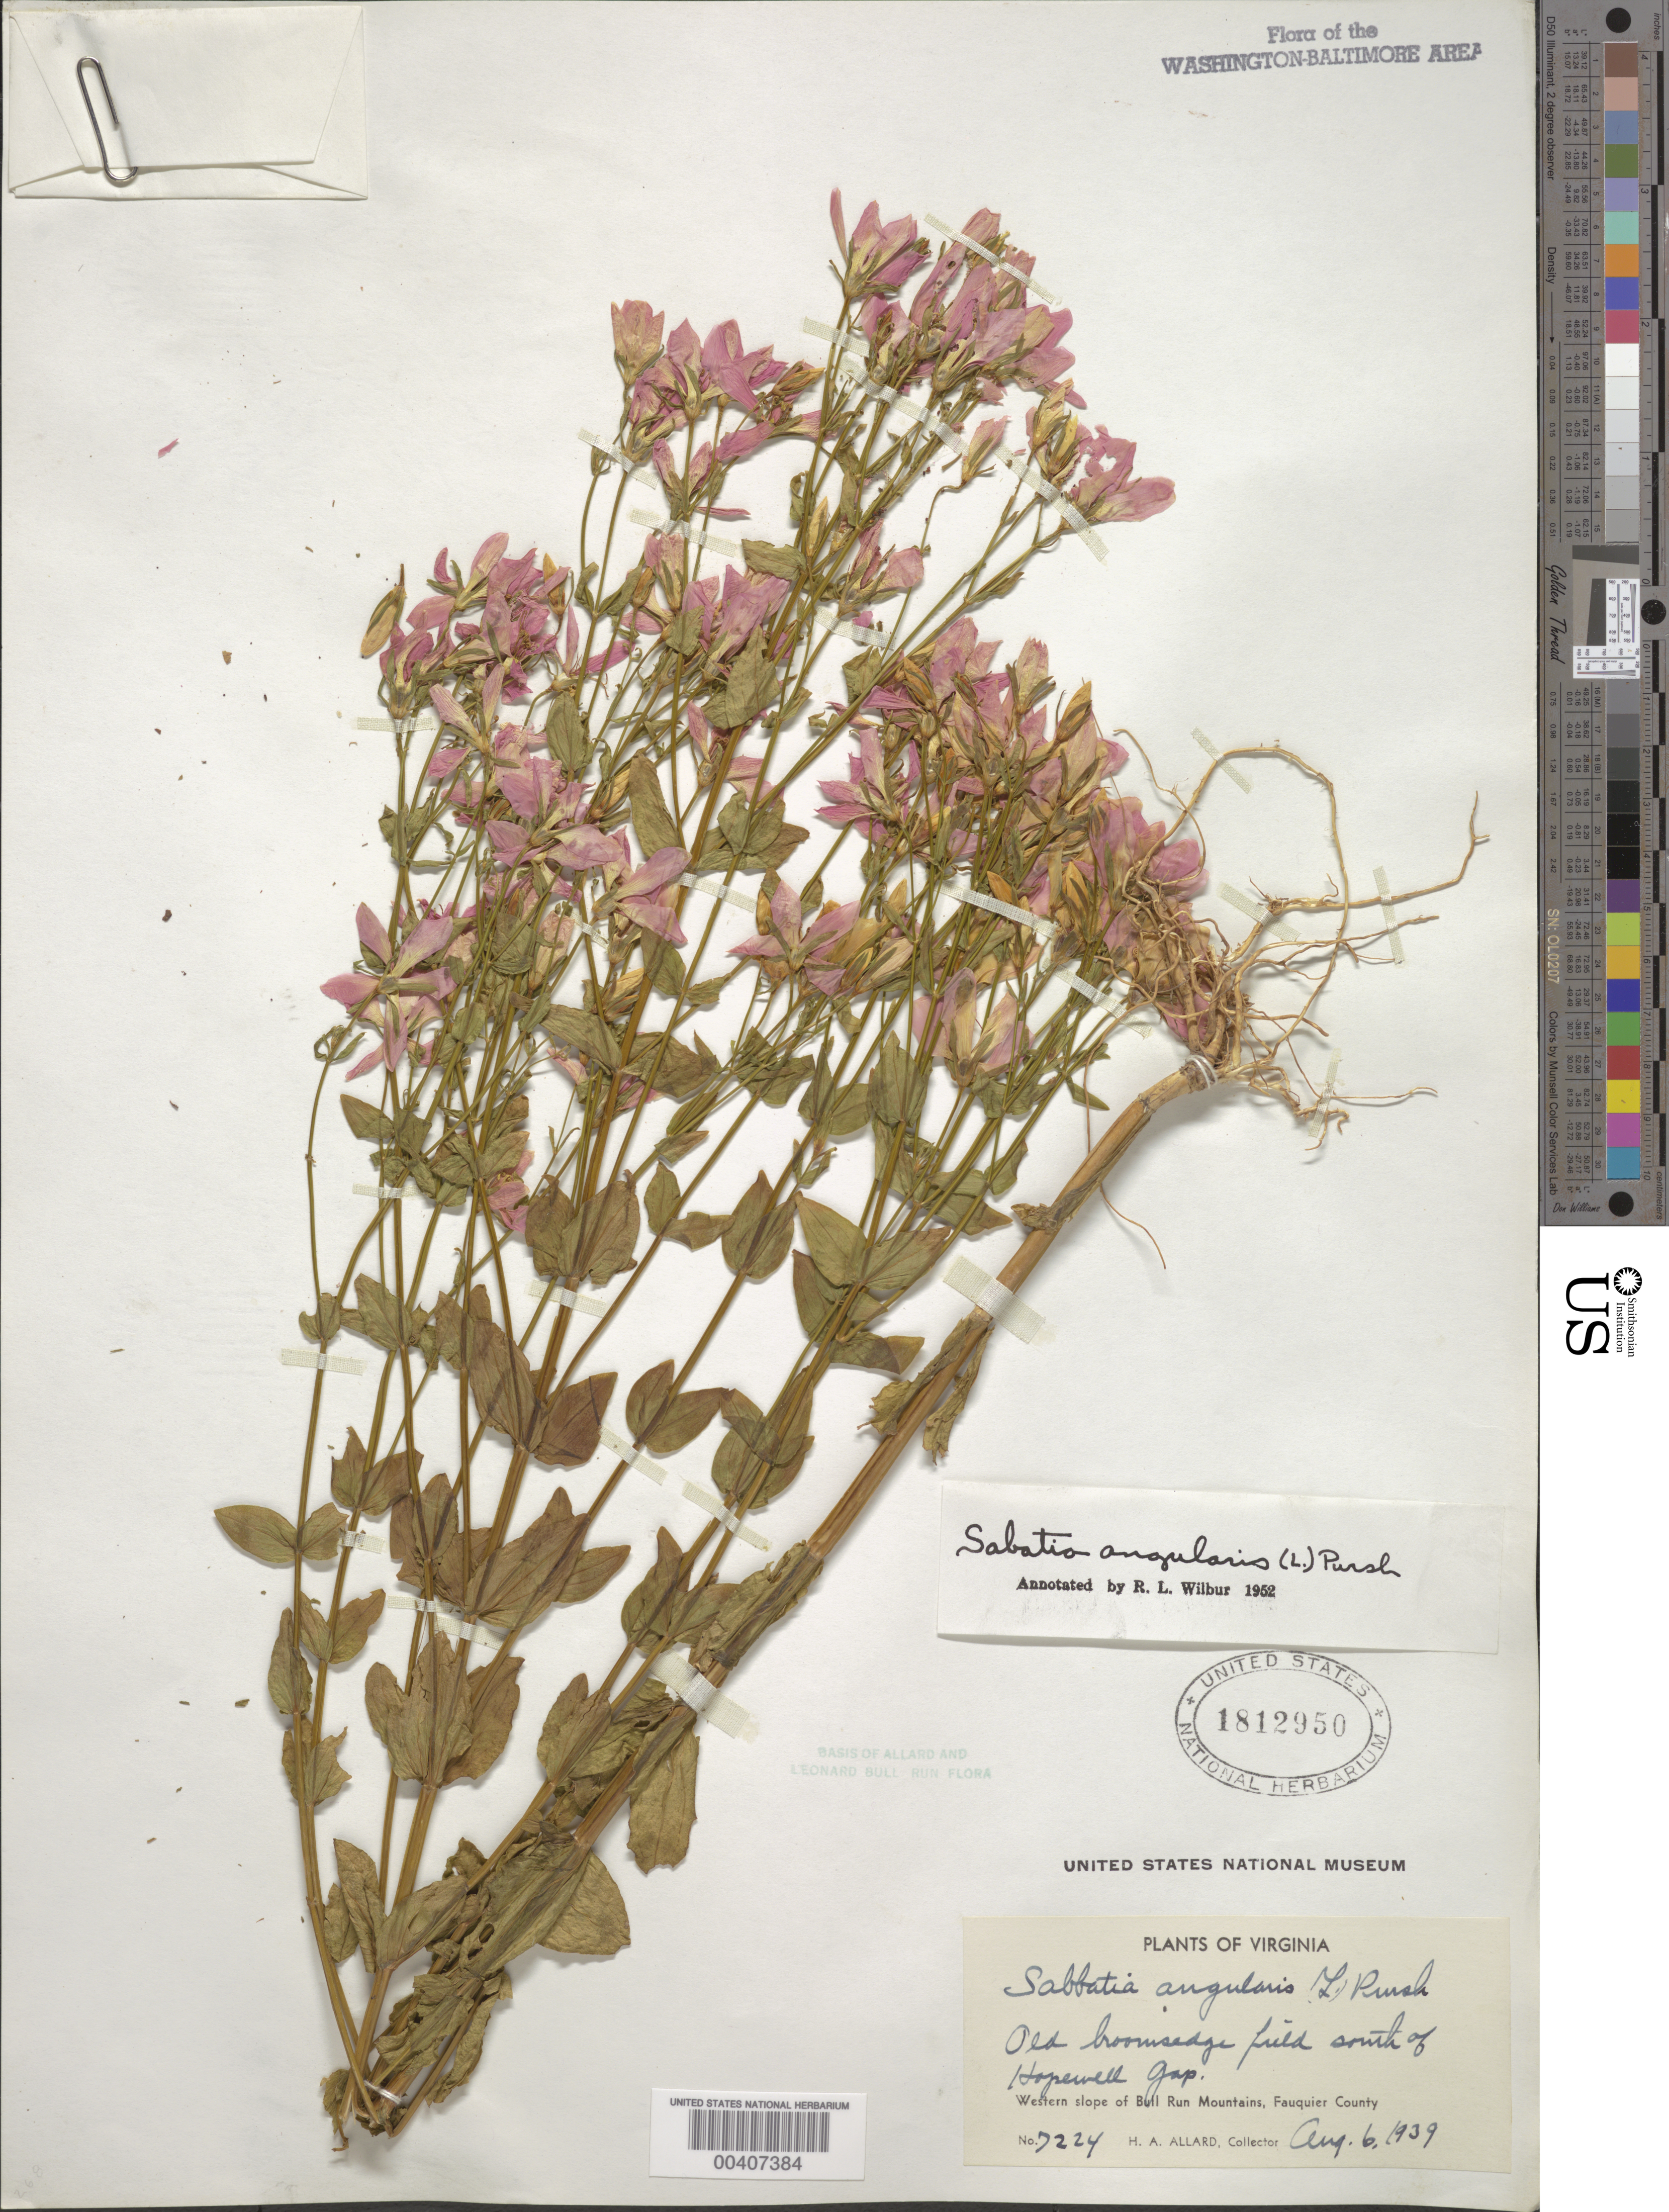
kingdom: Plantae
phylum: Tracheophyta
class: Magnoliopsida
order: Gentianales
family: Gentianaceae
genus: Sabatia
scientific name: Sabatia angularis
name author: (L.) Pursh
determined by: Wilbur, R. L.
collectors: H. A. Allard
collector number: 7224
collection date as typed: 06 Aug 1939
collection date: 1939-08-06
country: United States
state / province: Virginia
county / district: Fauquier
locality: S of Hopewell Gap, western slope of Bull Run Mountains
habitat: Old broomsedge field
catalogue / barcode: US 1812950